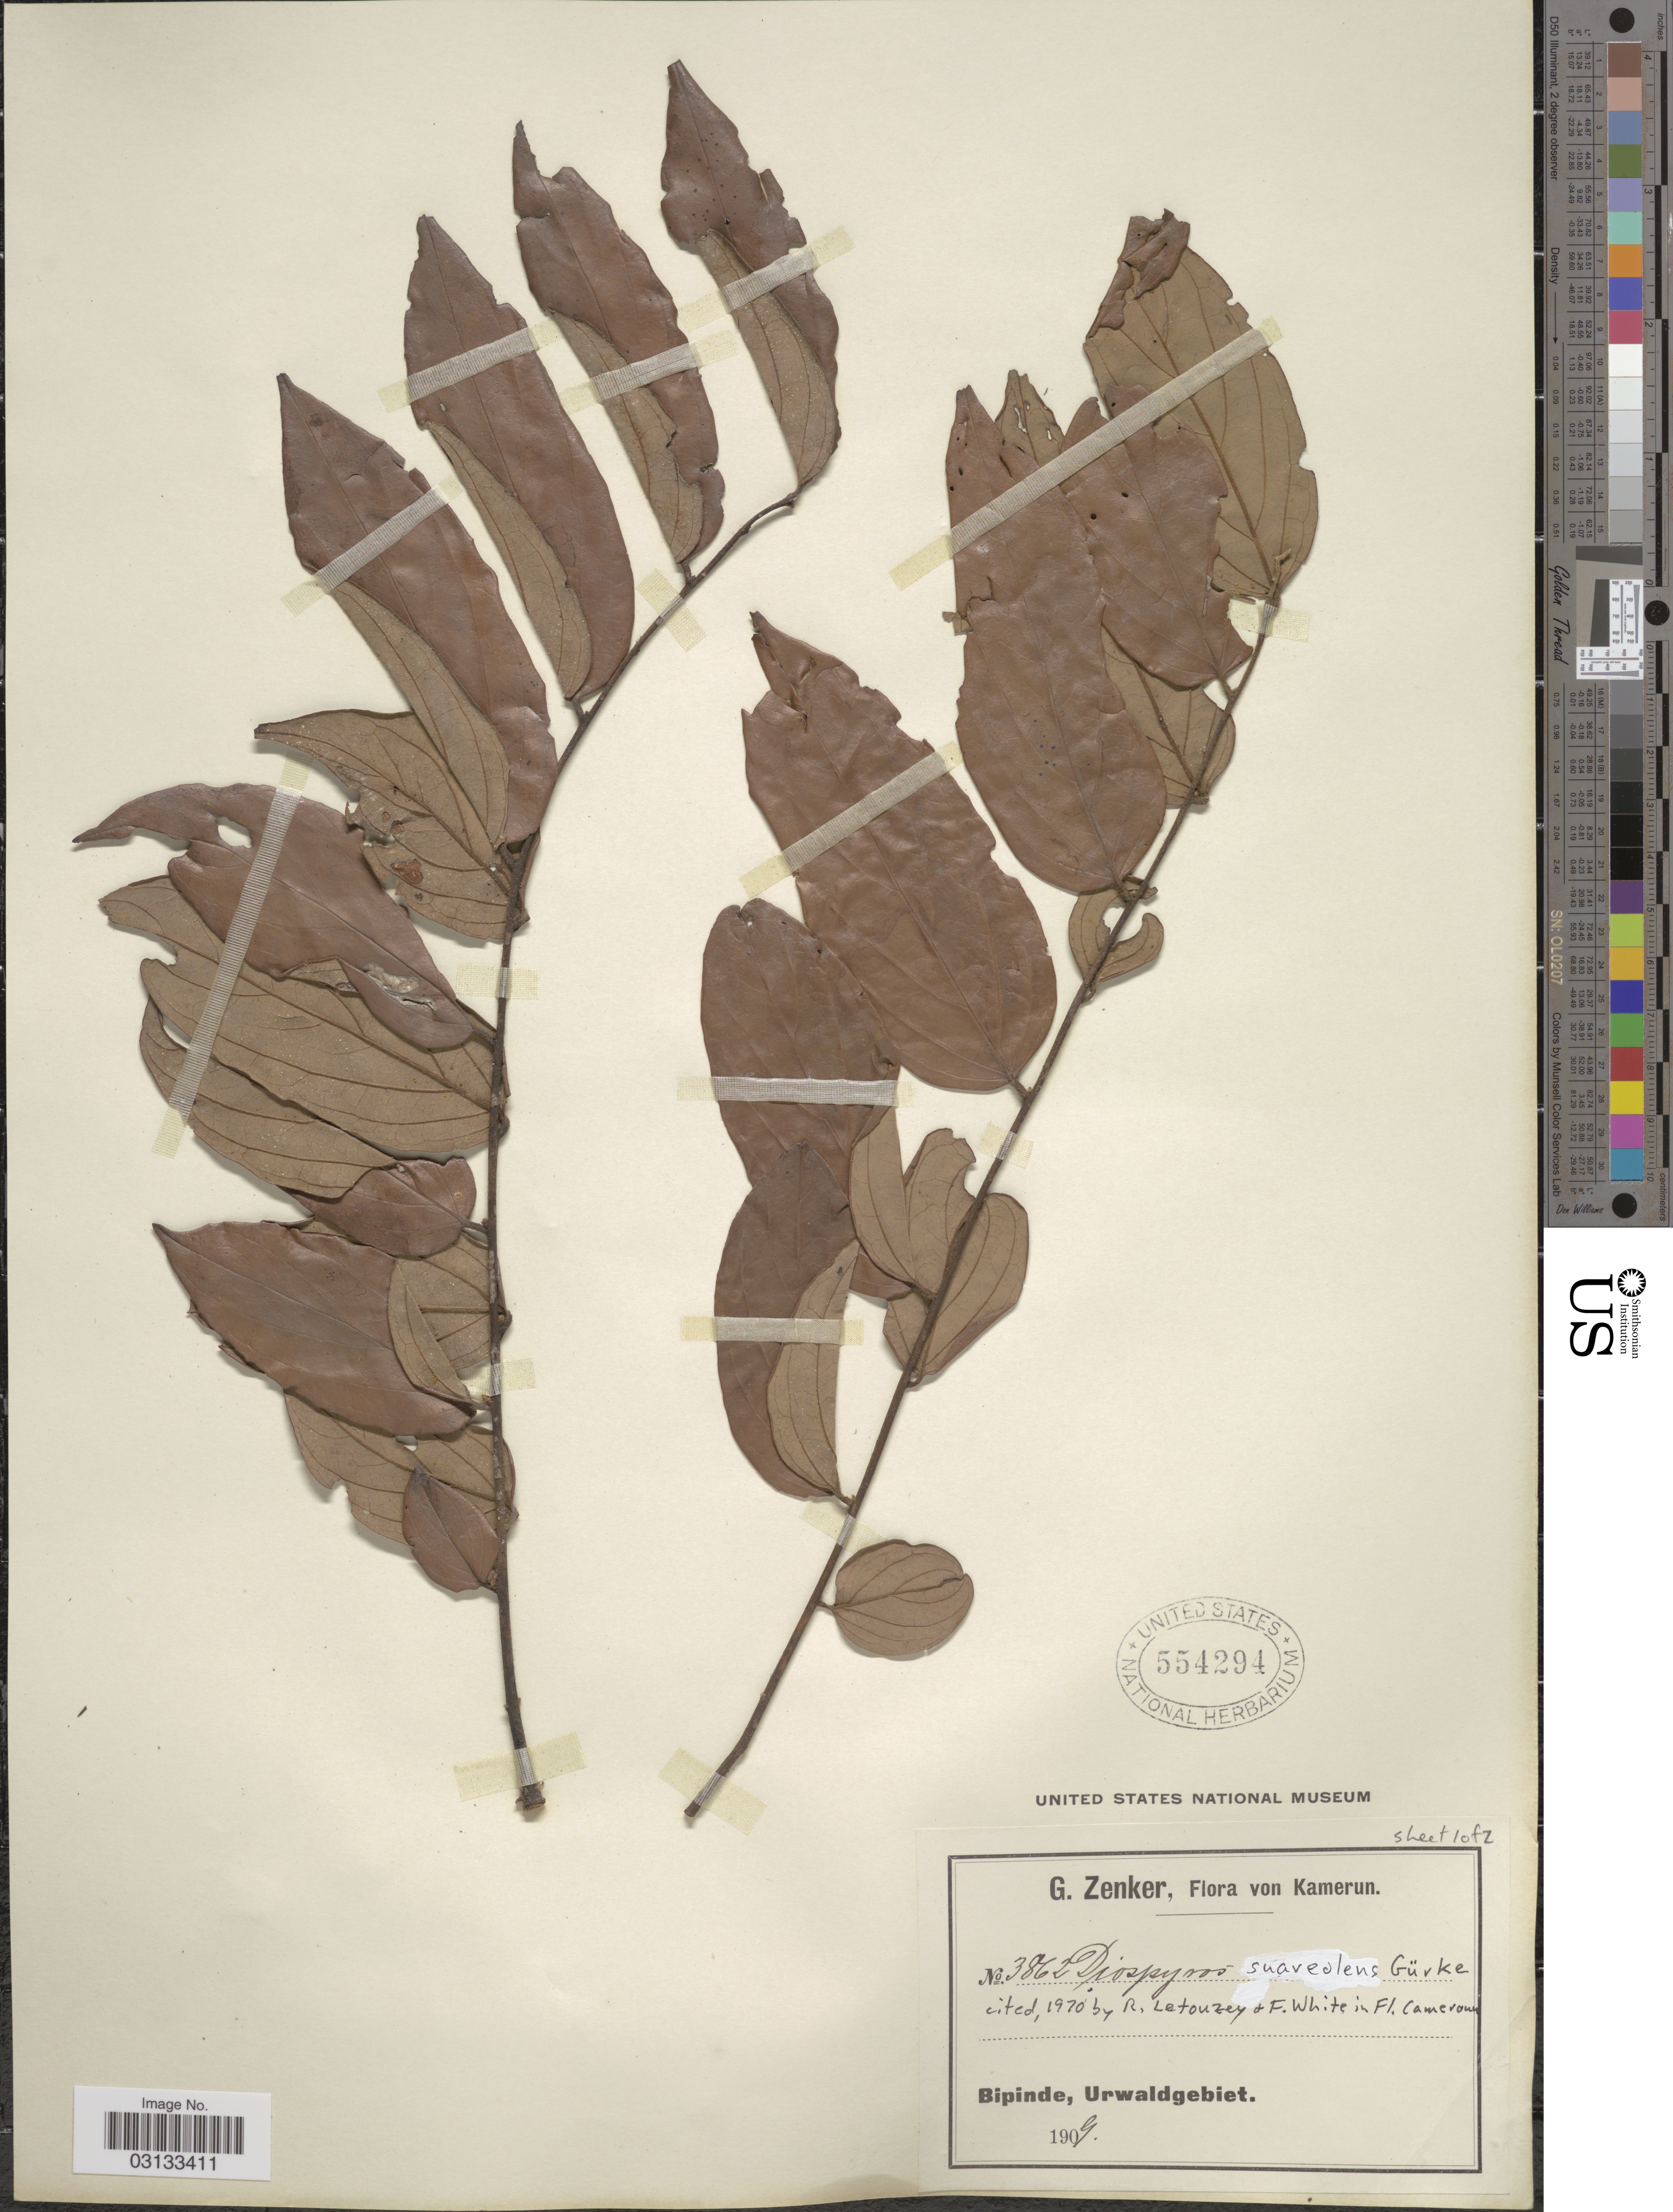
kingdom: Plantae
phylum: Tracheophyta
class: Magnoliopsida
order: Ericales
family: Ebenaceae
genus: Diospyros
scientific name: Diospyros suaveolens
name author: Gürke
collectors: G. A. Zenker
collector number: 3862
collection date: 1909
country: Cameroon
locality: Kamerun, Bipinde, Urwaldgebiet.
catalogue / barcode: US 554294